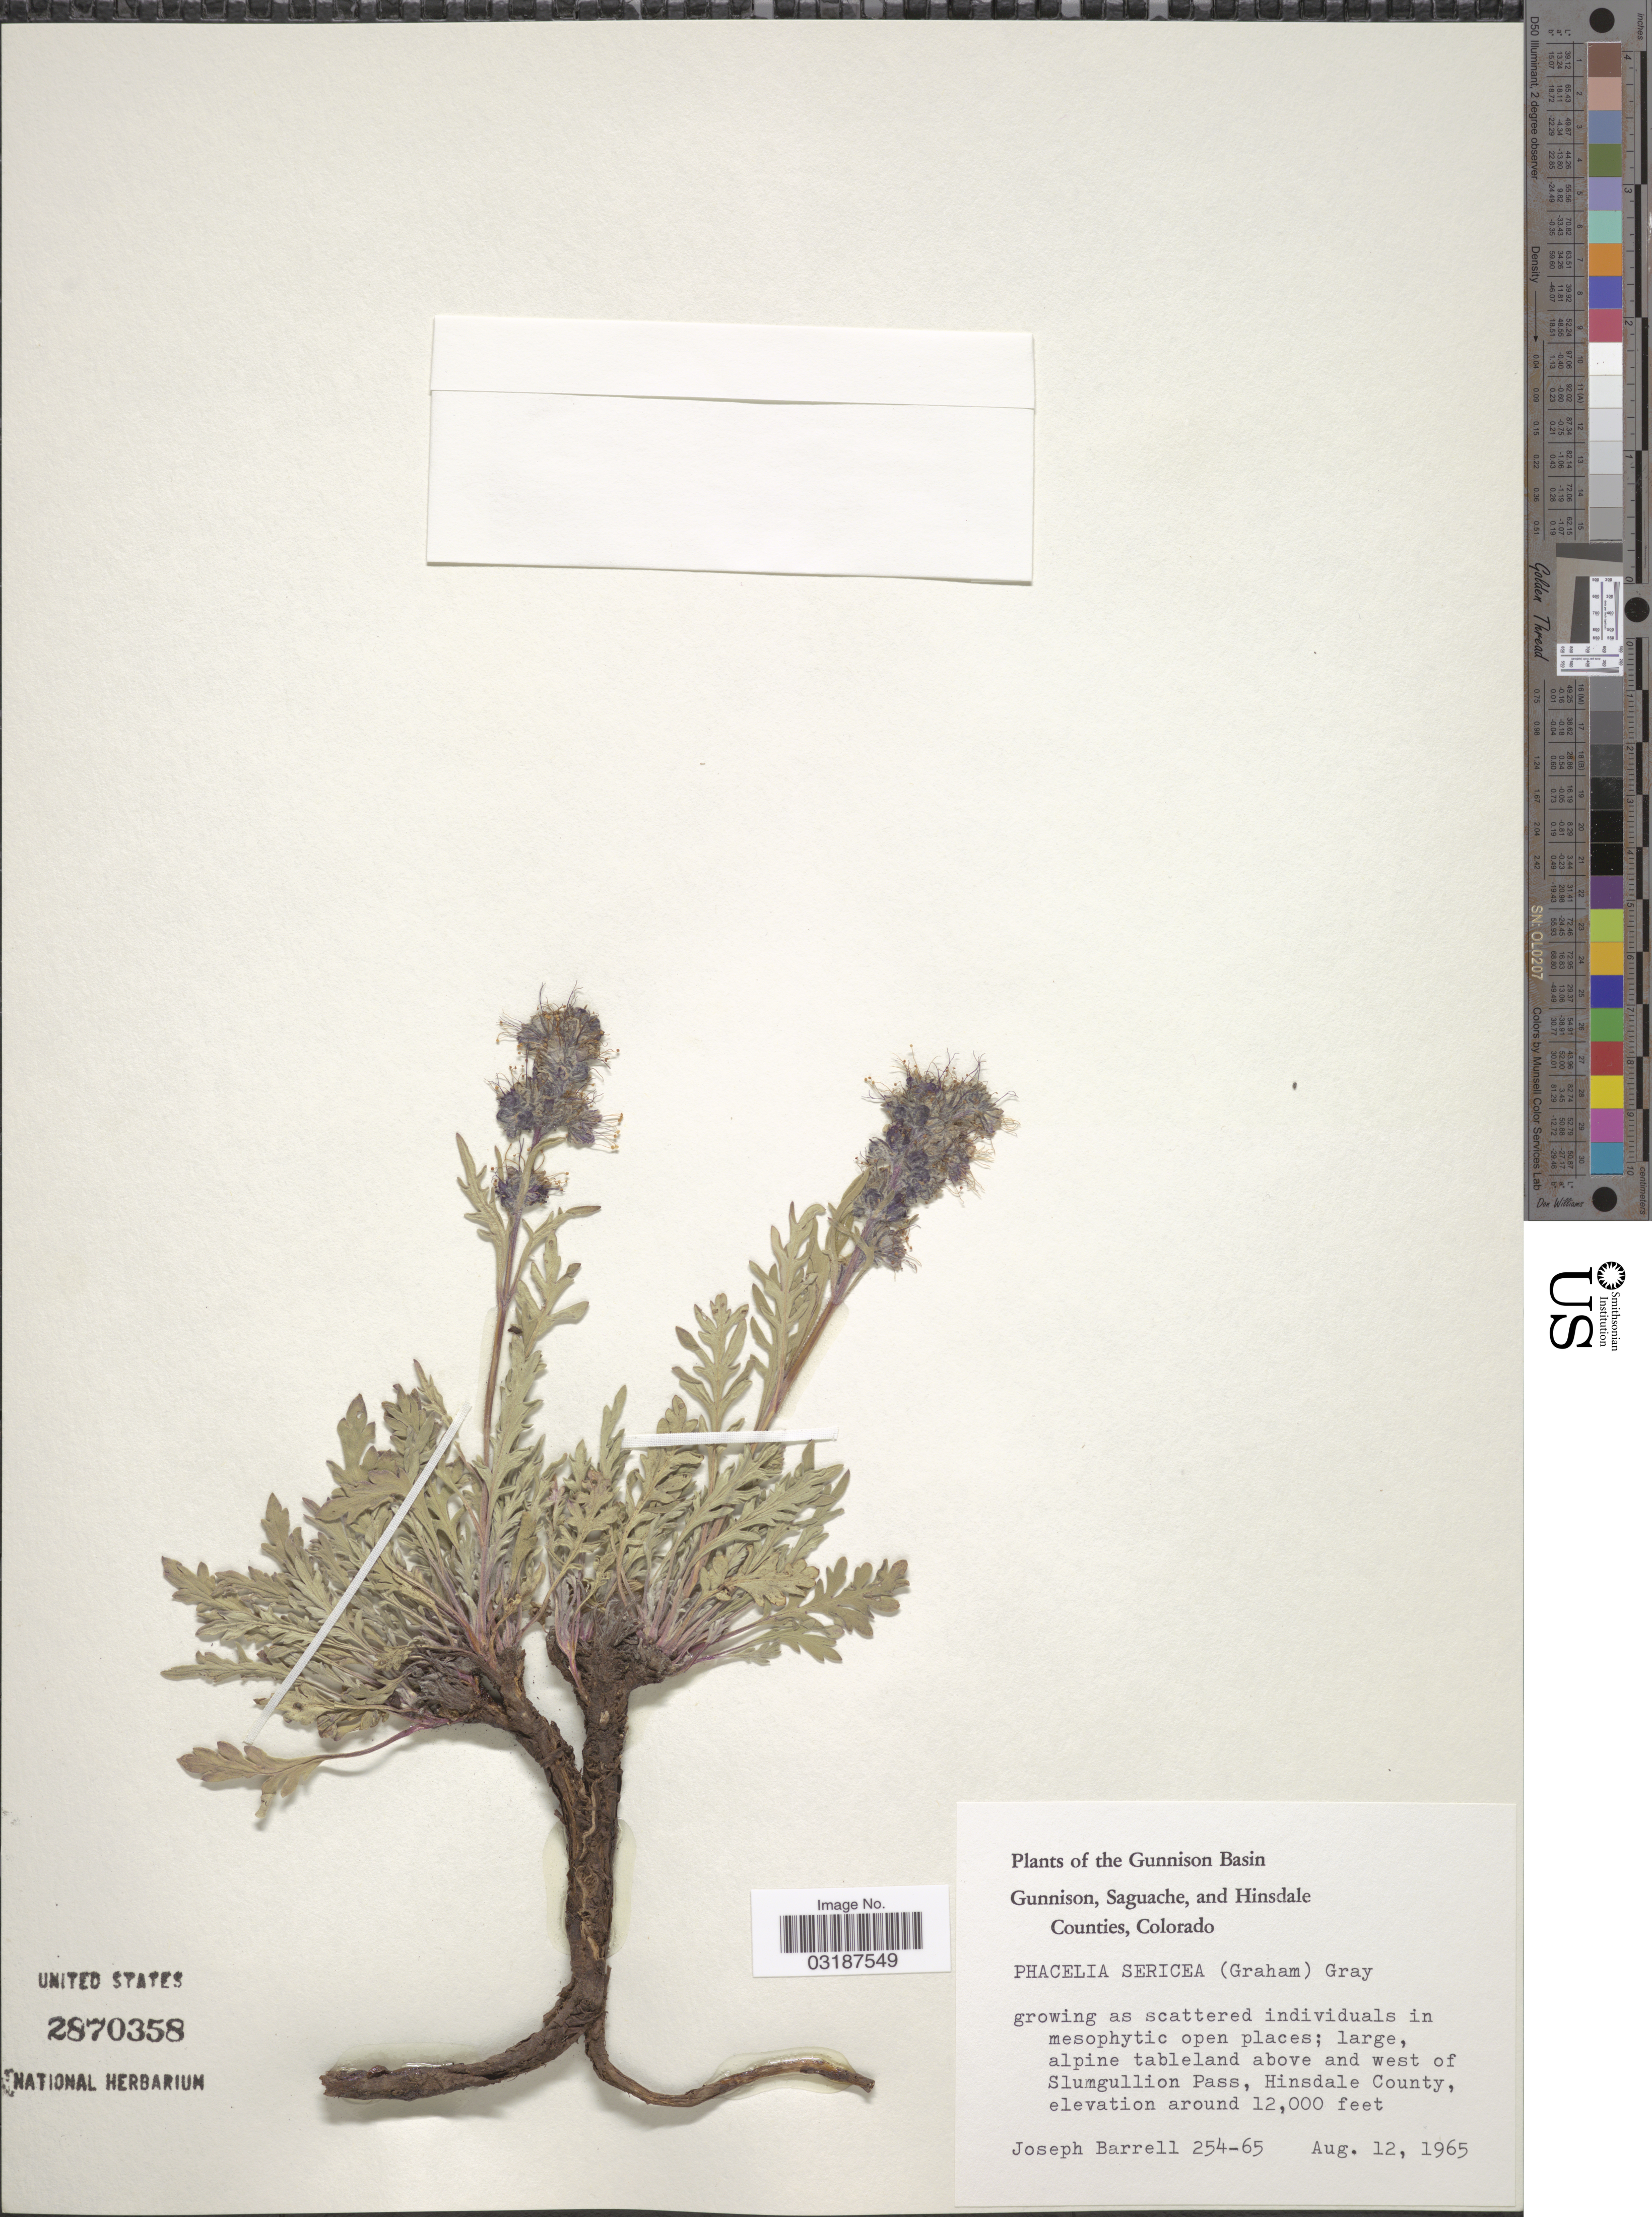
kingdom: Plantae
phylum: Tracheophyta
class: Magnoliopsida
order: Boraginales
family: Hydrophyllaceae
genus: Phacelia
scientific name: Phacelia sericea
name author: (Graham) A. Gray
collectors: J. Barrell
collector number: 254-65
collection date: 1965-08-12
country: United States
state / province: Colorado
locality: The Gunnison Basin. Large, alpine tableland above and west of Slumgullion Pass, Hinsdale County.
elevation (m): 3658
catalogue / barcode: US 2870358